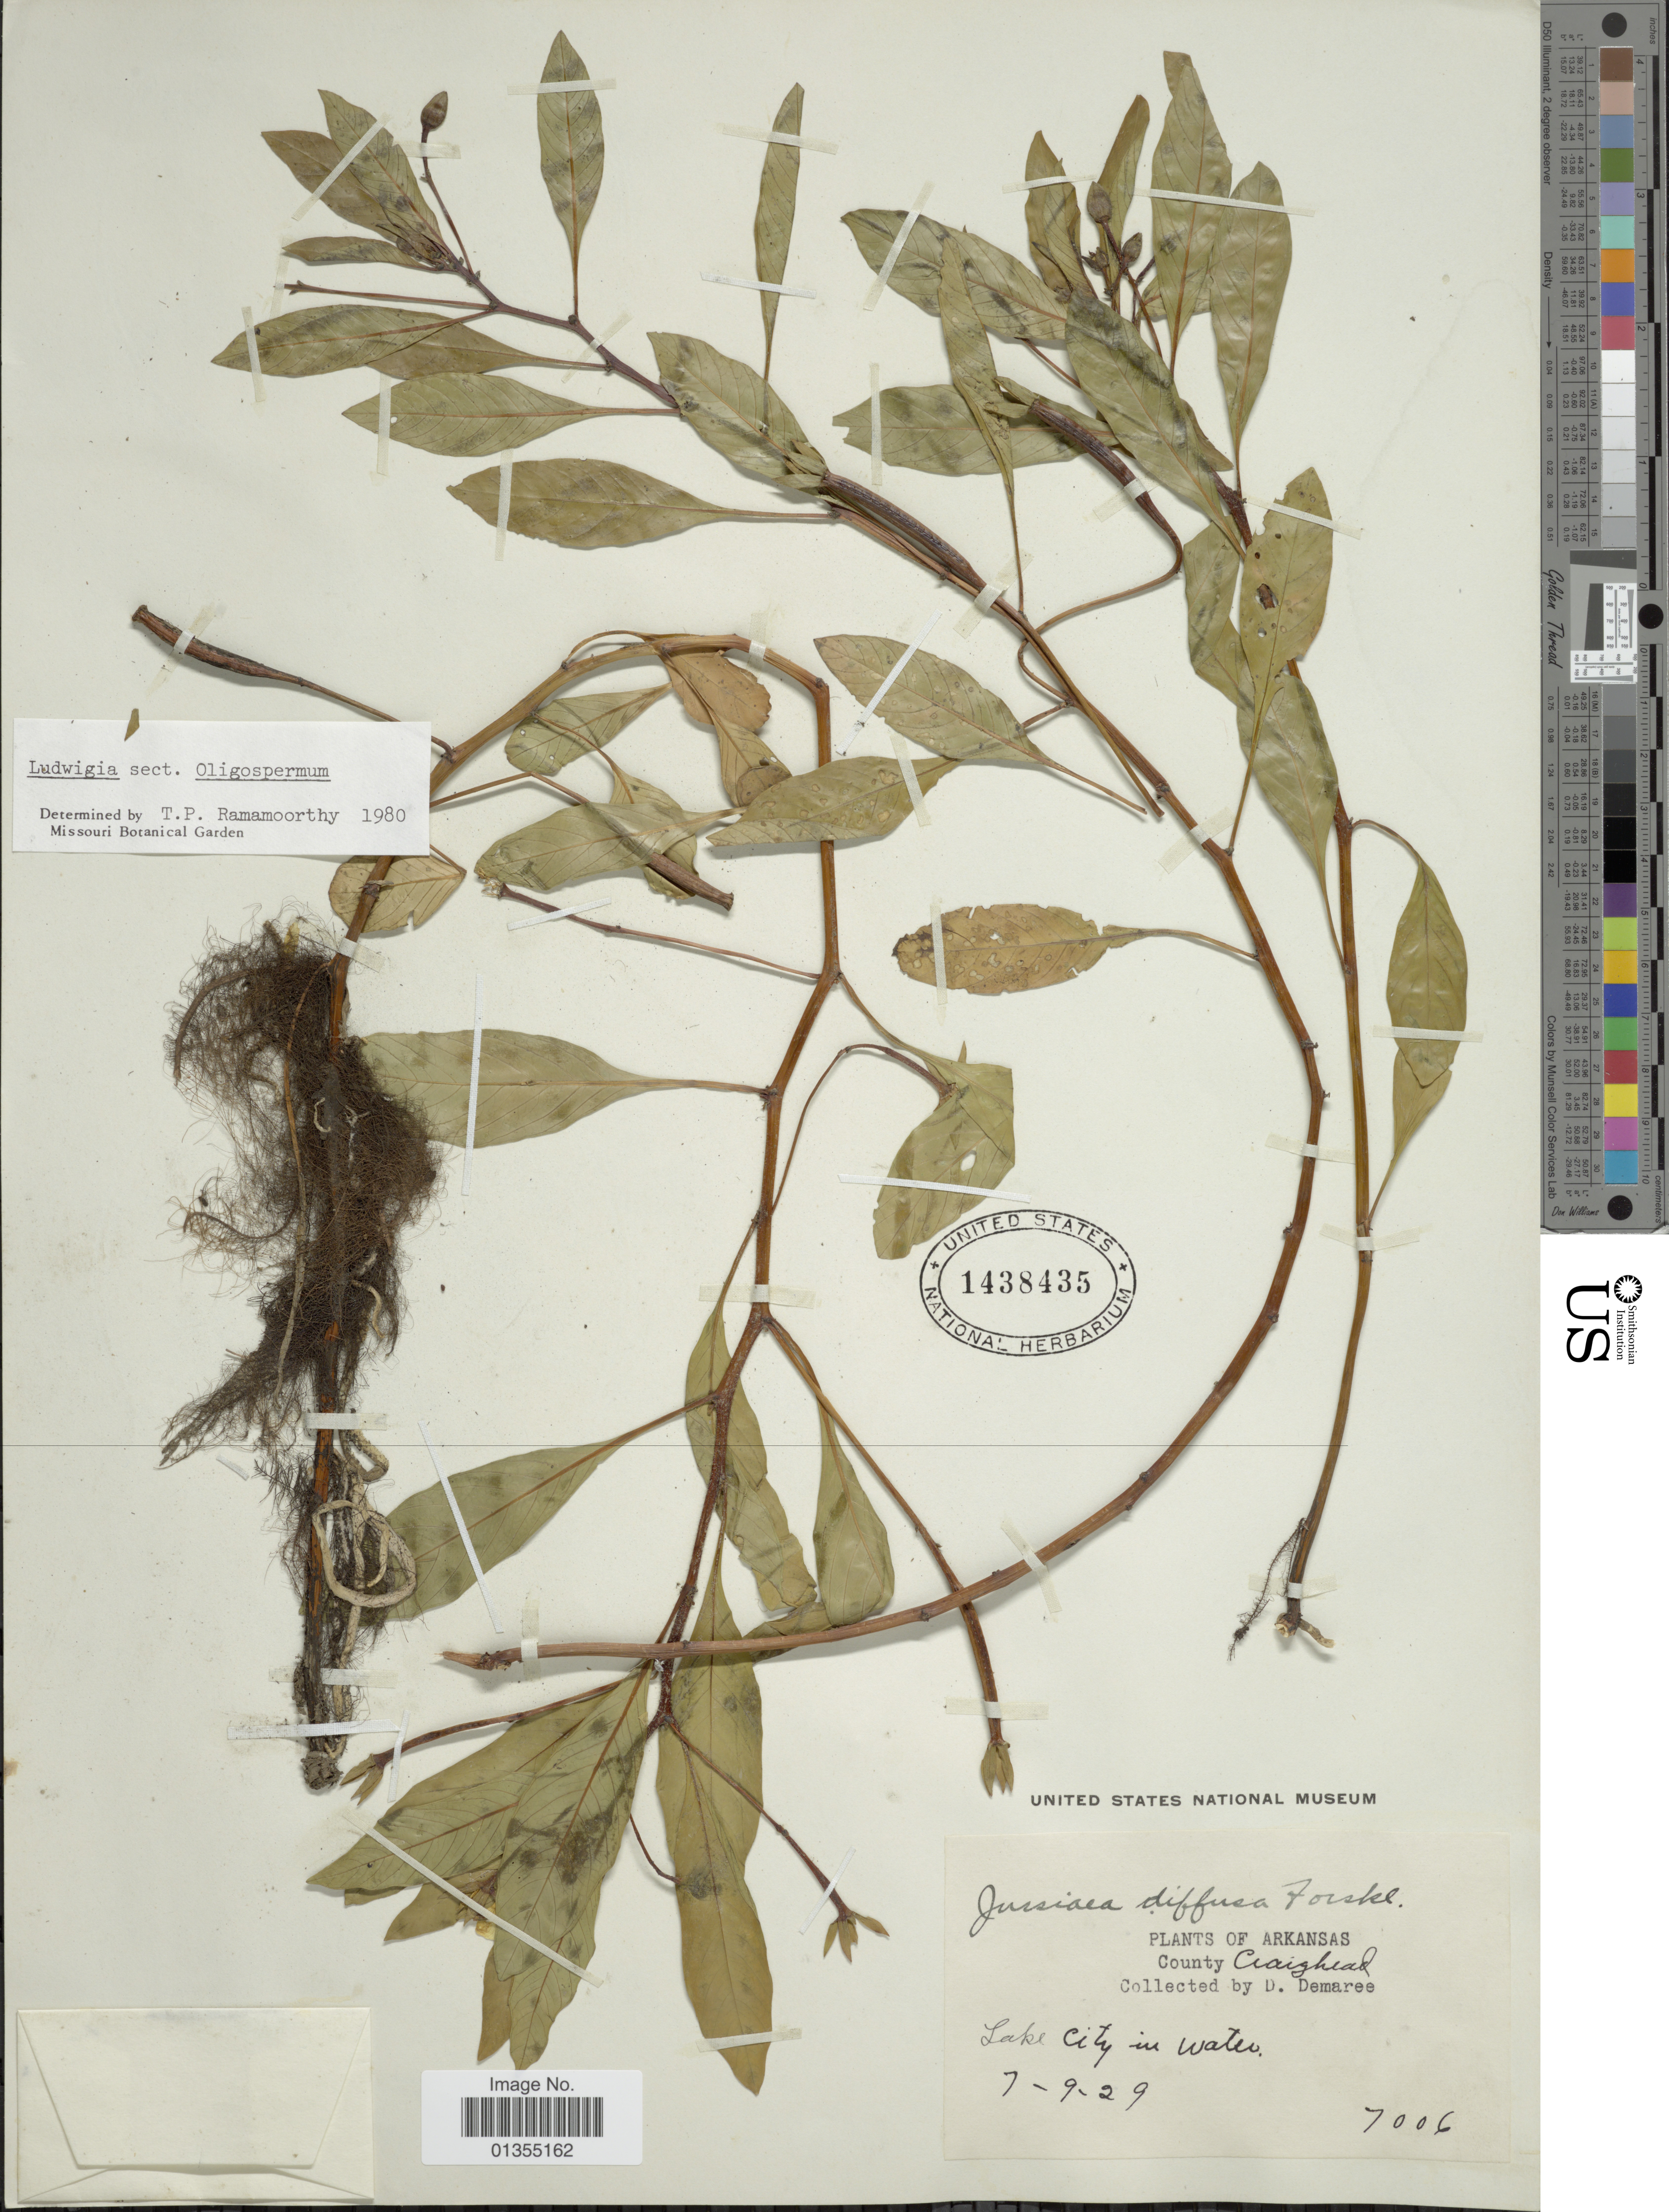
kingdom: Plantae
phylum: Tracheophyta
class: Magnoliopsida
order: Myrtales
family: Onagraceae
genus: Ludwigia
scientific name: Ludwigia stolonifera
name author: (Guill. & Perr.) P.H. Raven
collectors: D. Demaree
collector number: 7006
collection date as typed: Transcribed d/m/y: 7/9/29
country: United States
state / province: Arkansas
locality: County Craighead. Lake City in Water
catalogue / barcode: US 1438435